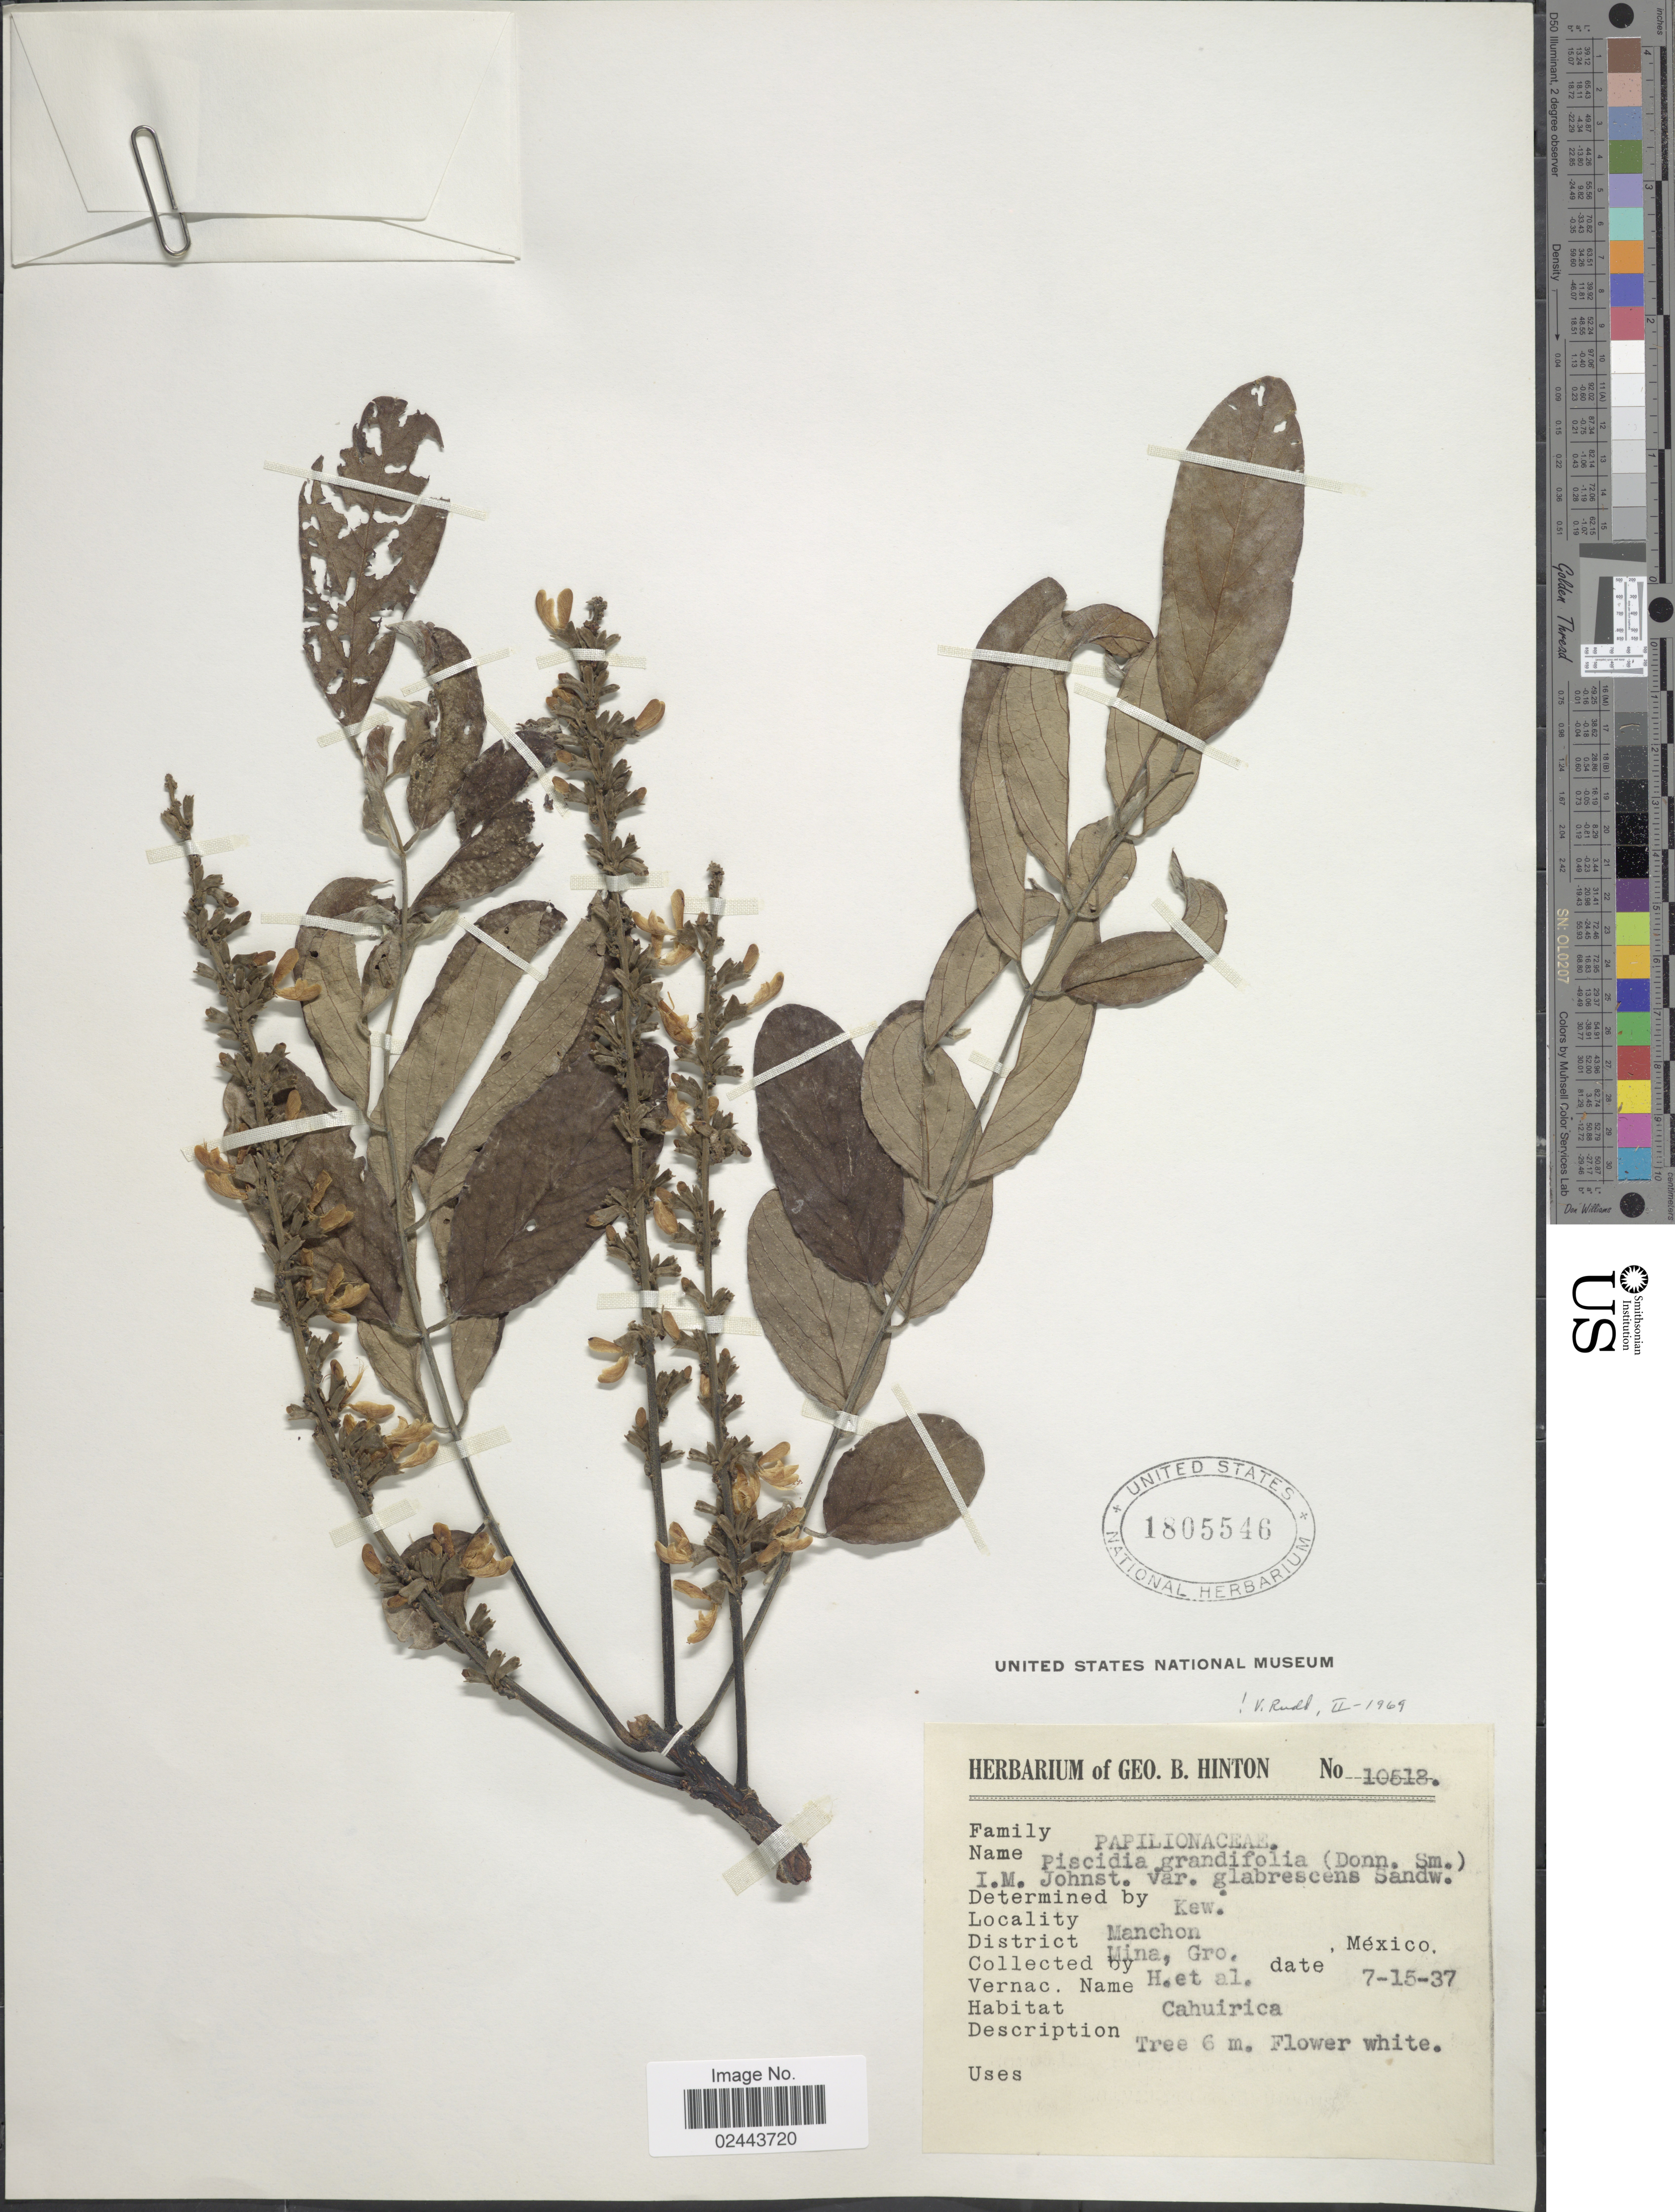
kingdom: Plantae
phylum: Tracheophyta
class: Magnoliopsida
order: Fabales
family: Fabaceae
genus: Piscidia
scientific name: Piscidia grandifolia var. glabrescens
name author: Sandwith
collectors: G. B. Hinton & et al.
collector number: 10518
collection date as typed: Transcribed d/m/y: 15/7/37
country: Mexico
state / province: Guerrero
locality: Manchon, District Mina.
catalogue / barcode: US 1805546